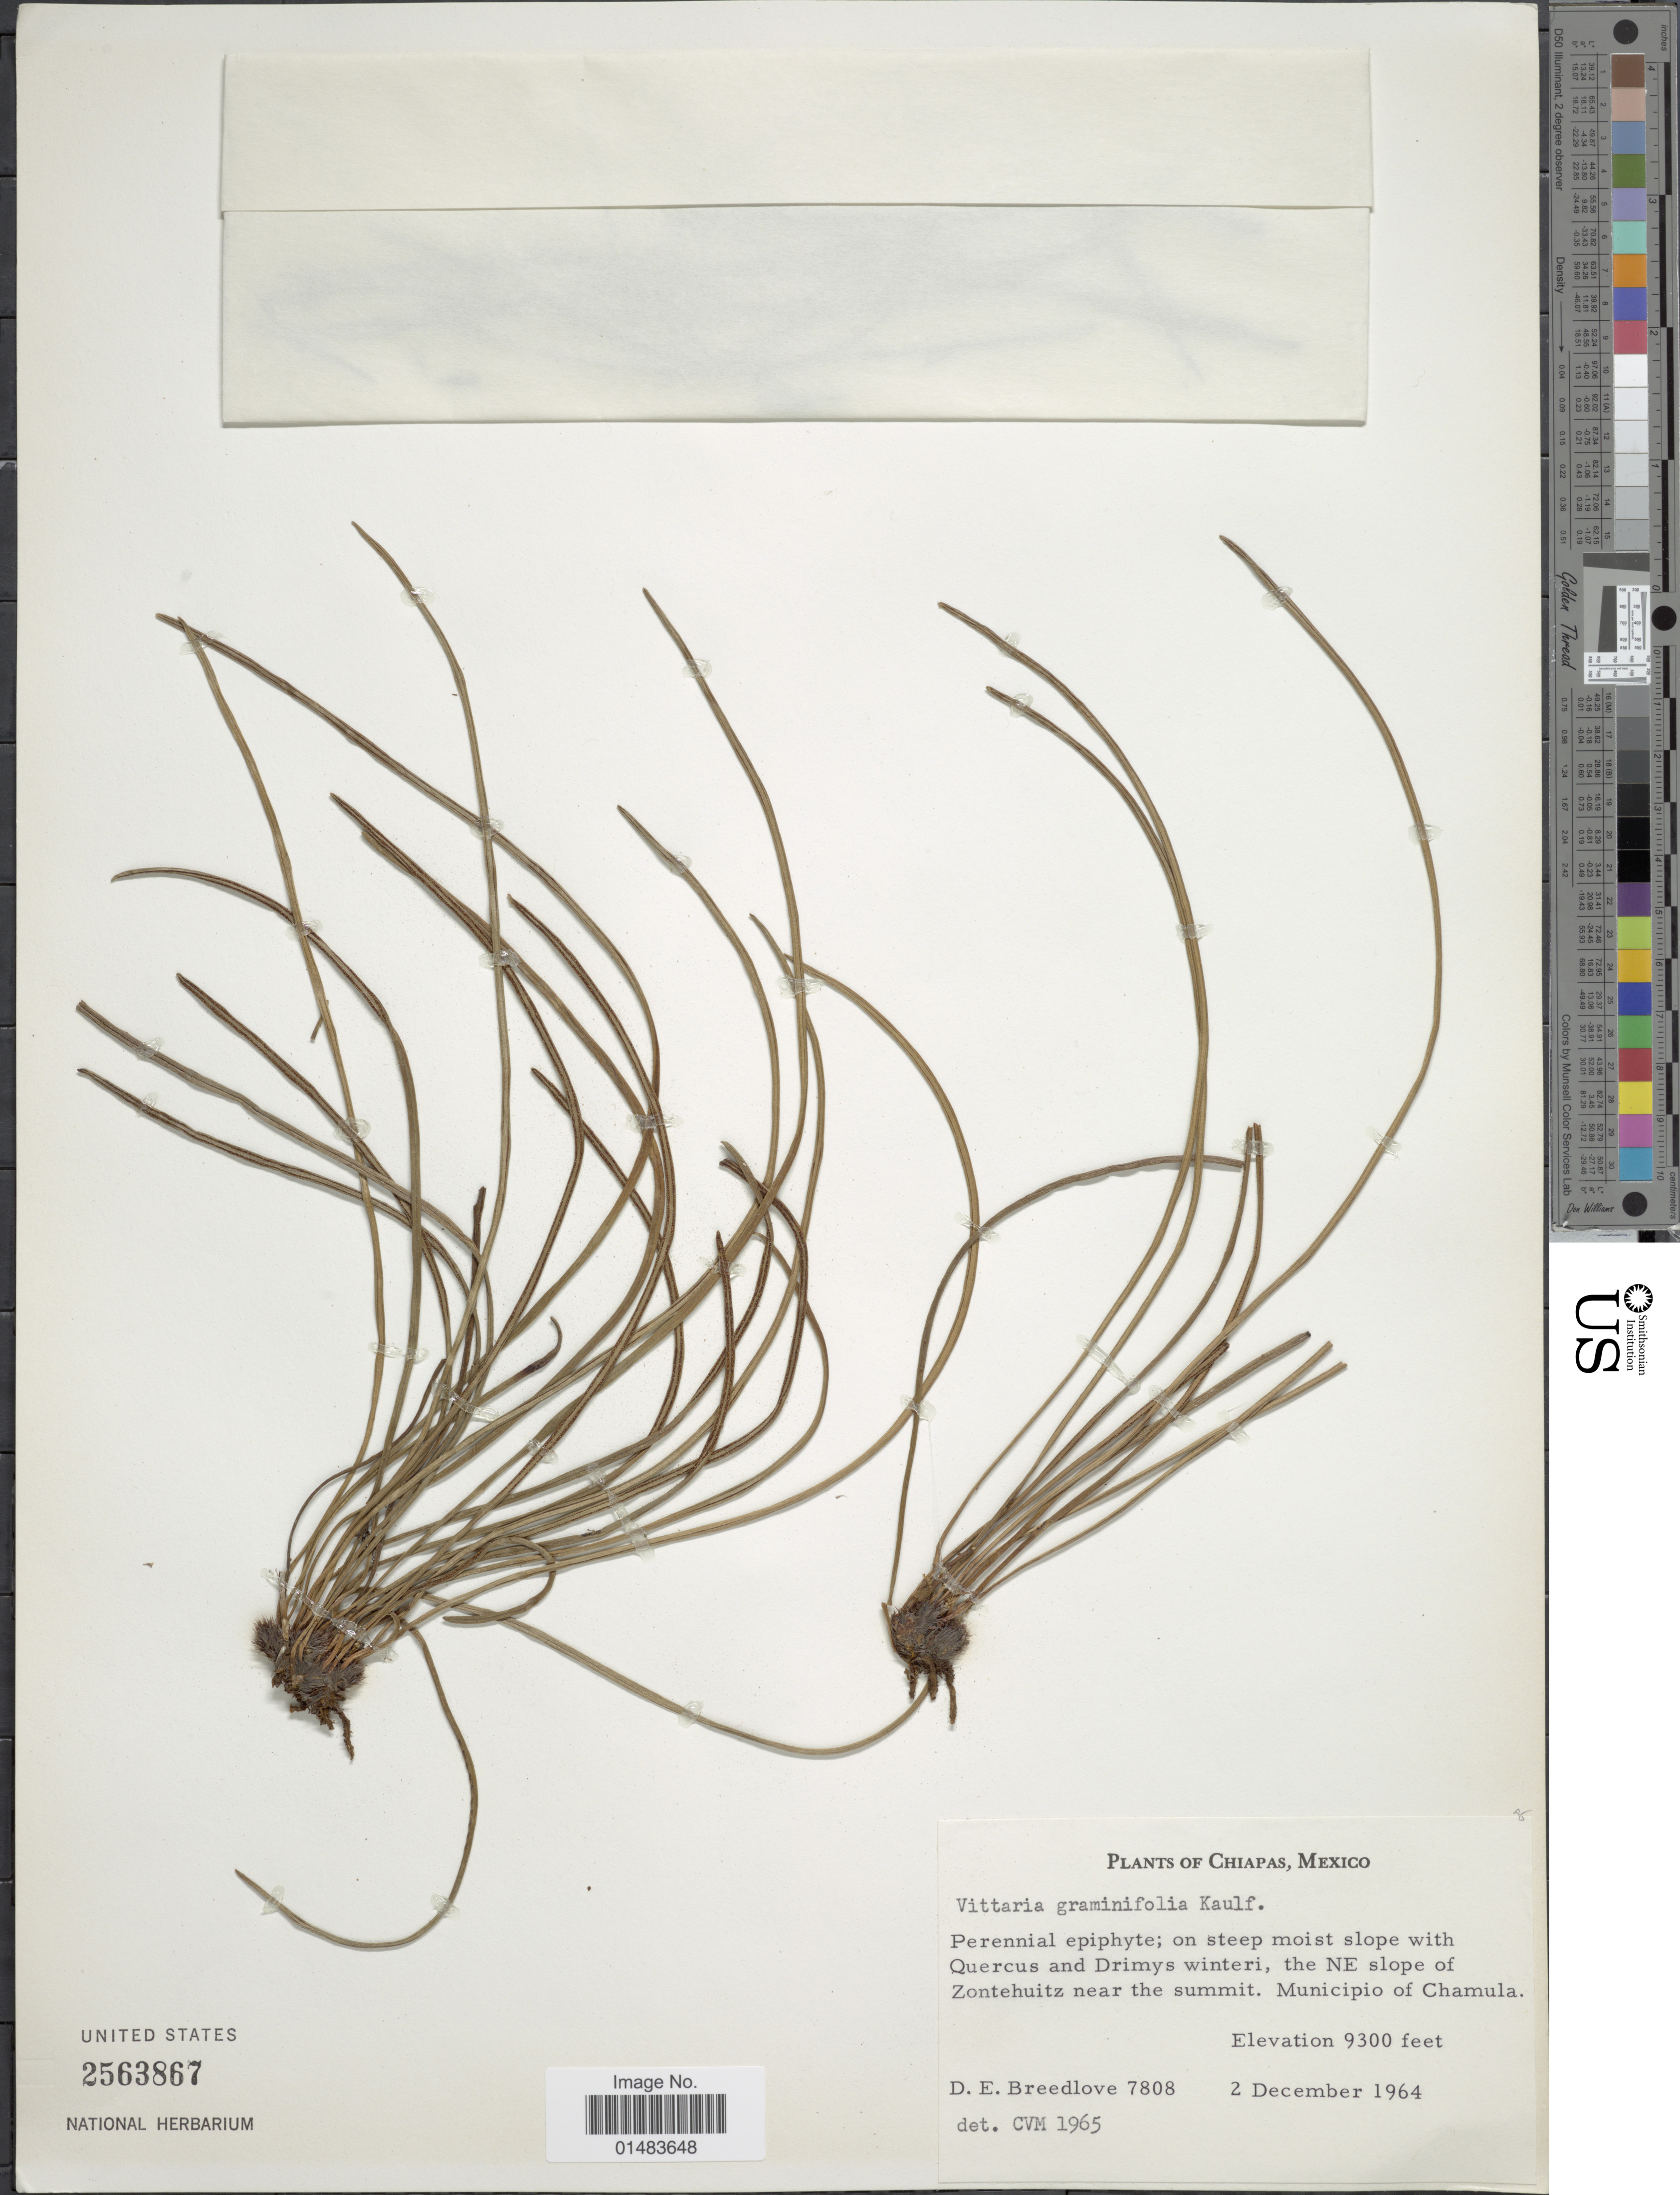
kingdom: Plantae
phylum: Tracheophyta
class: Polypodiopsida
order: Polypodiales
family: Pteridaceae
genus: Vittaria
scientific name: Vittaria graminifolia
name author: Kaulf.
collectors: D. E. Breedlove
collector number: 7808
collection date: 1964-12-02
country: Mexico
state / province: Chiapas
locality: Chiapas, Perennial epiphyte; on steep moist slope with Quercus and Drimys winteri, The NE slope of Zontehuitz near the summit. Municipio of Chamula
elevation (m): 2835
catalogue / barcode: US 2563867